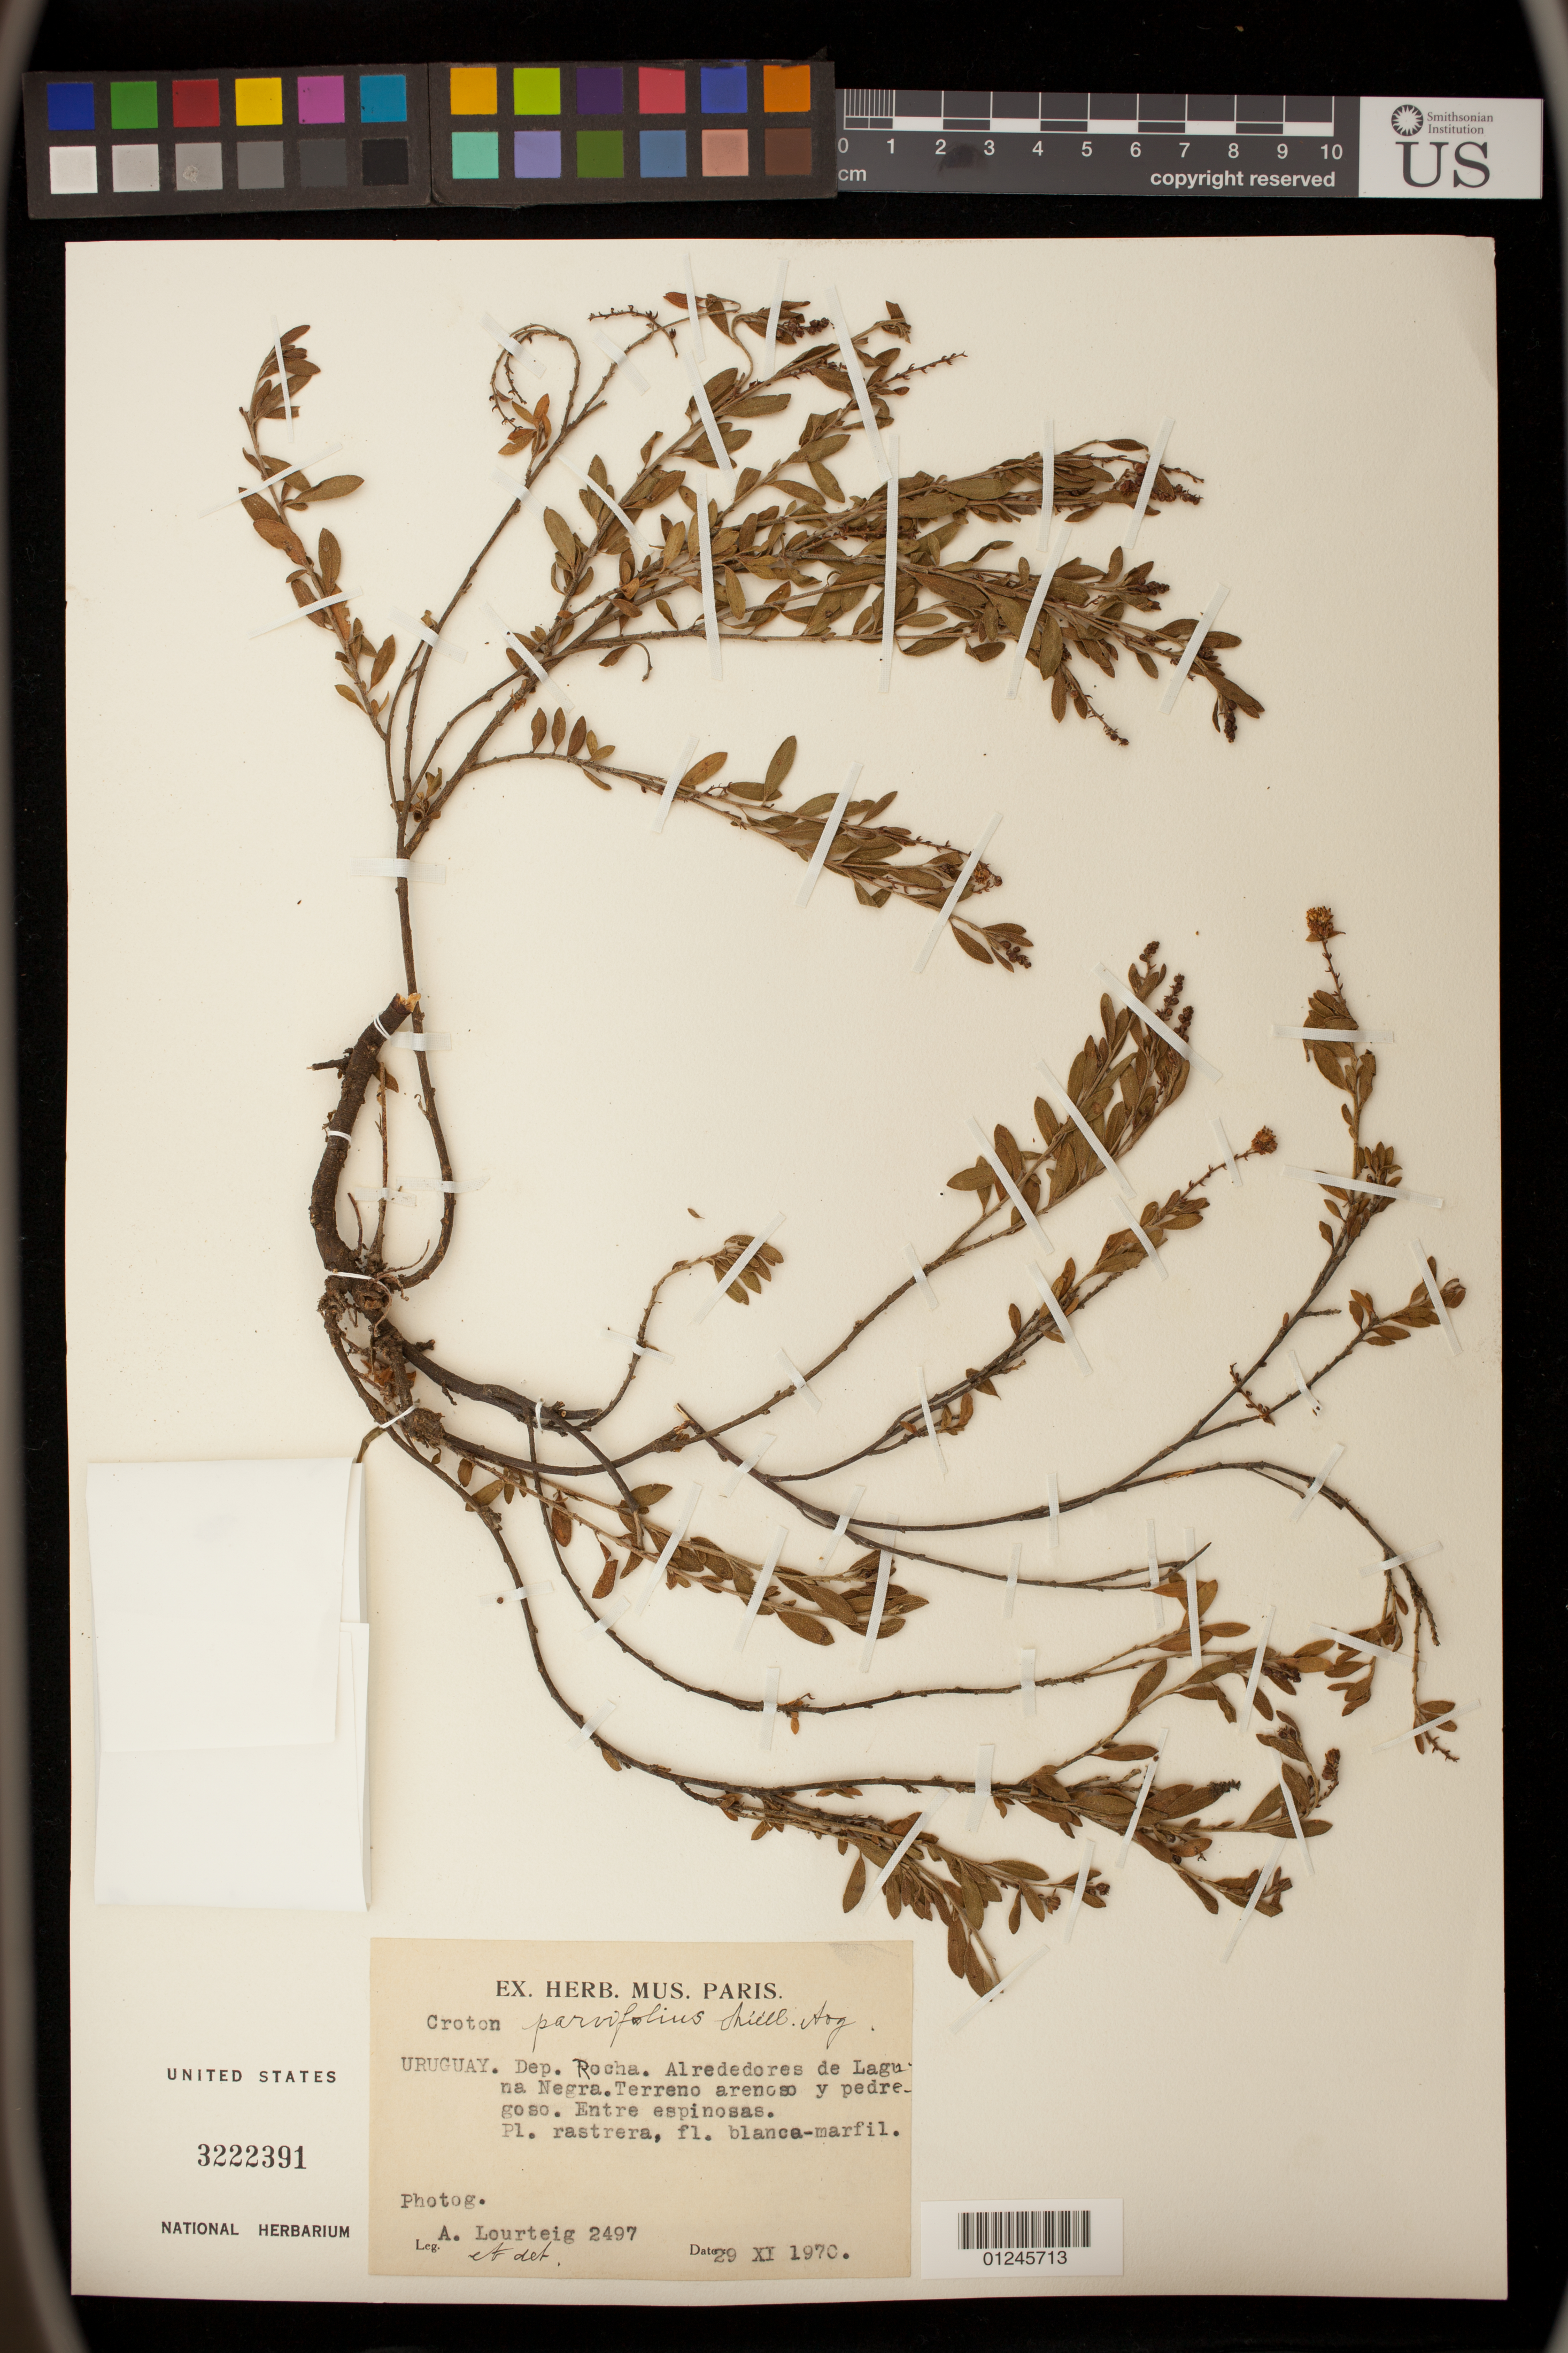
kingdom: Plantae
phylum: Tracheophyta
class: Magnoliopsida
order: Malpighiales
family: Euphorbiaceae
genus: Croton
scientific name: Croton parvifolius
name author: Müll. Arg.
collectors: A. Lourteig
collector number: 2497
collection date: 1970-11-29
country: Uruguay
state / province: Rocha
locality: Alrededores de Laguna Negra.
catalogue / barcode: US 3222391